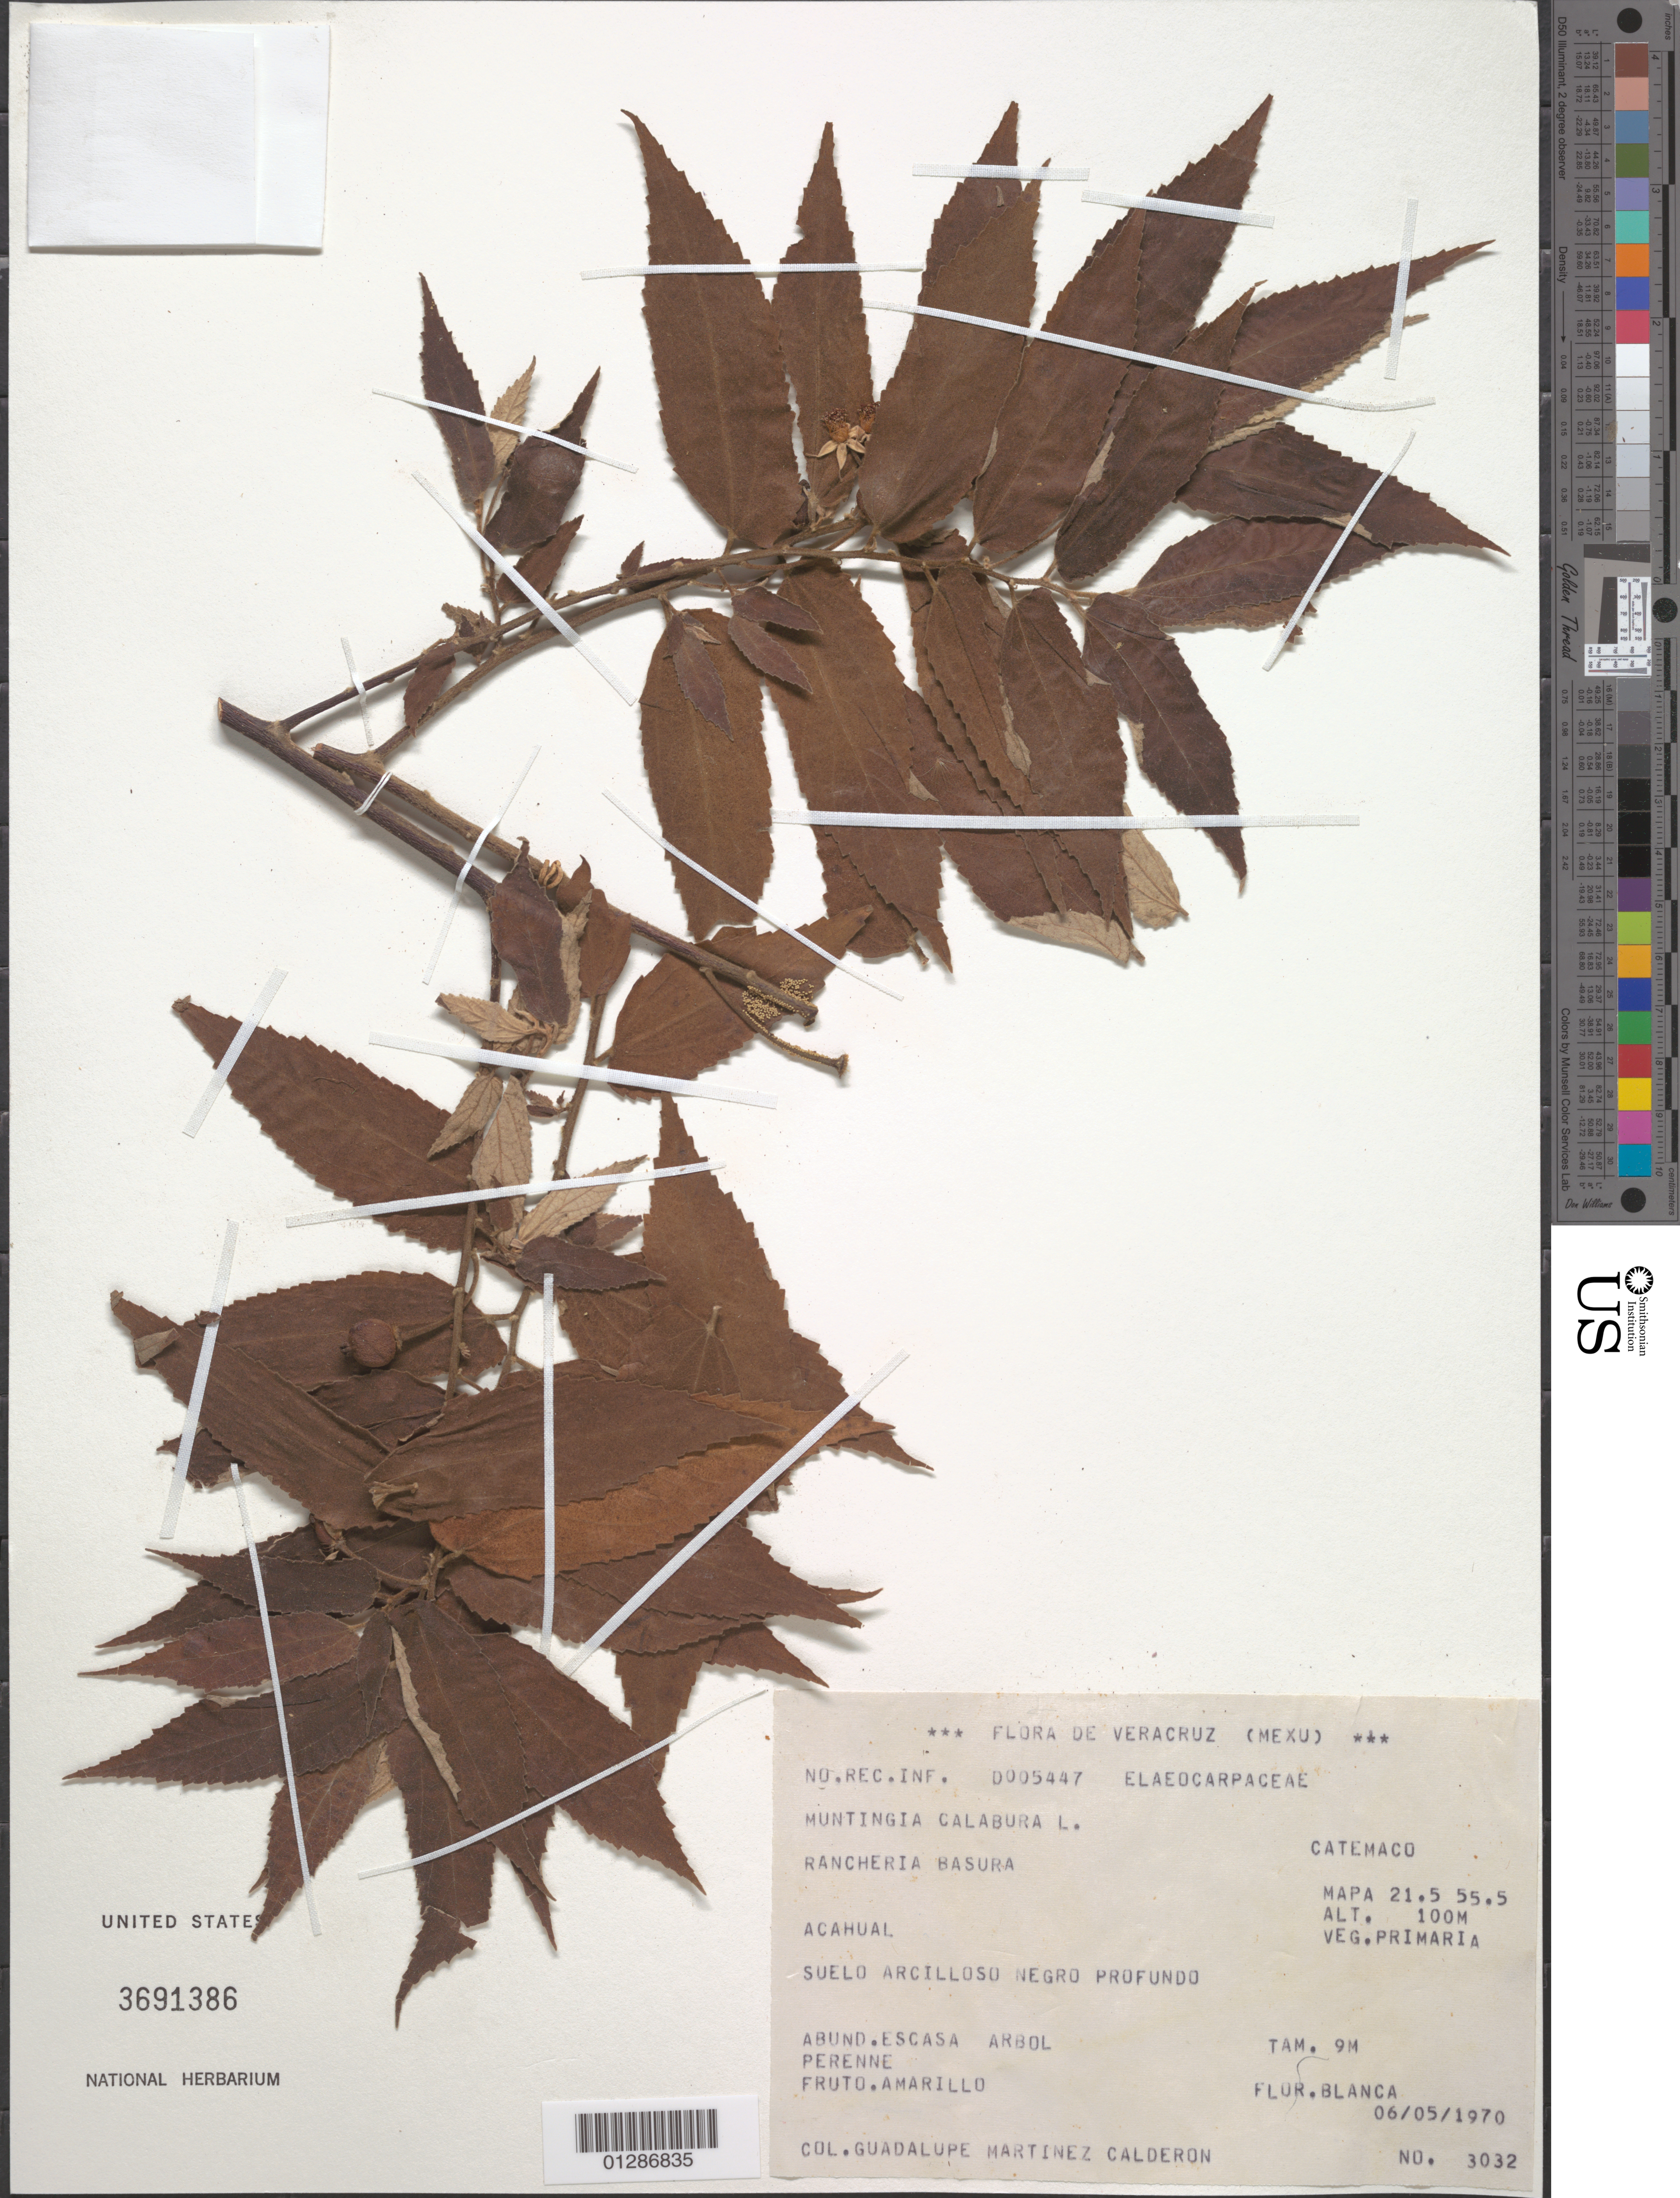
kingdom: Plantae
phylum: Tracheophyta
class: Magnoliopsida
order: Malvales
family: Muntingiaceae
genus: Muntingia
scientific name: Muntingia calabura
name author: L.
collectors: G. M. Calderon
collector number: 3032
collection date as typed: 6 May 1970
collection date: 1970-05-06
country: México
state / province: Veracruz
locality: Catemaco. Rancheria Basura.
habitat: Tree.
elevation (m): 100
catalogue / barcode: US 3691386